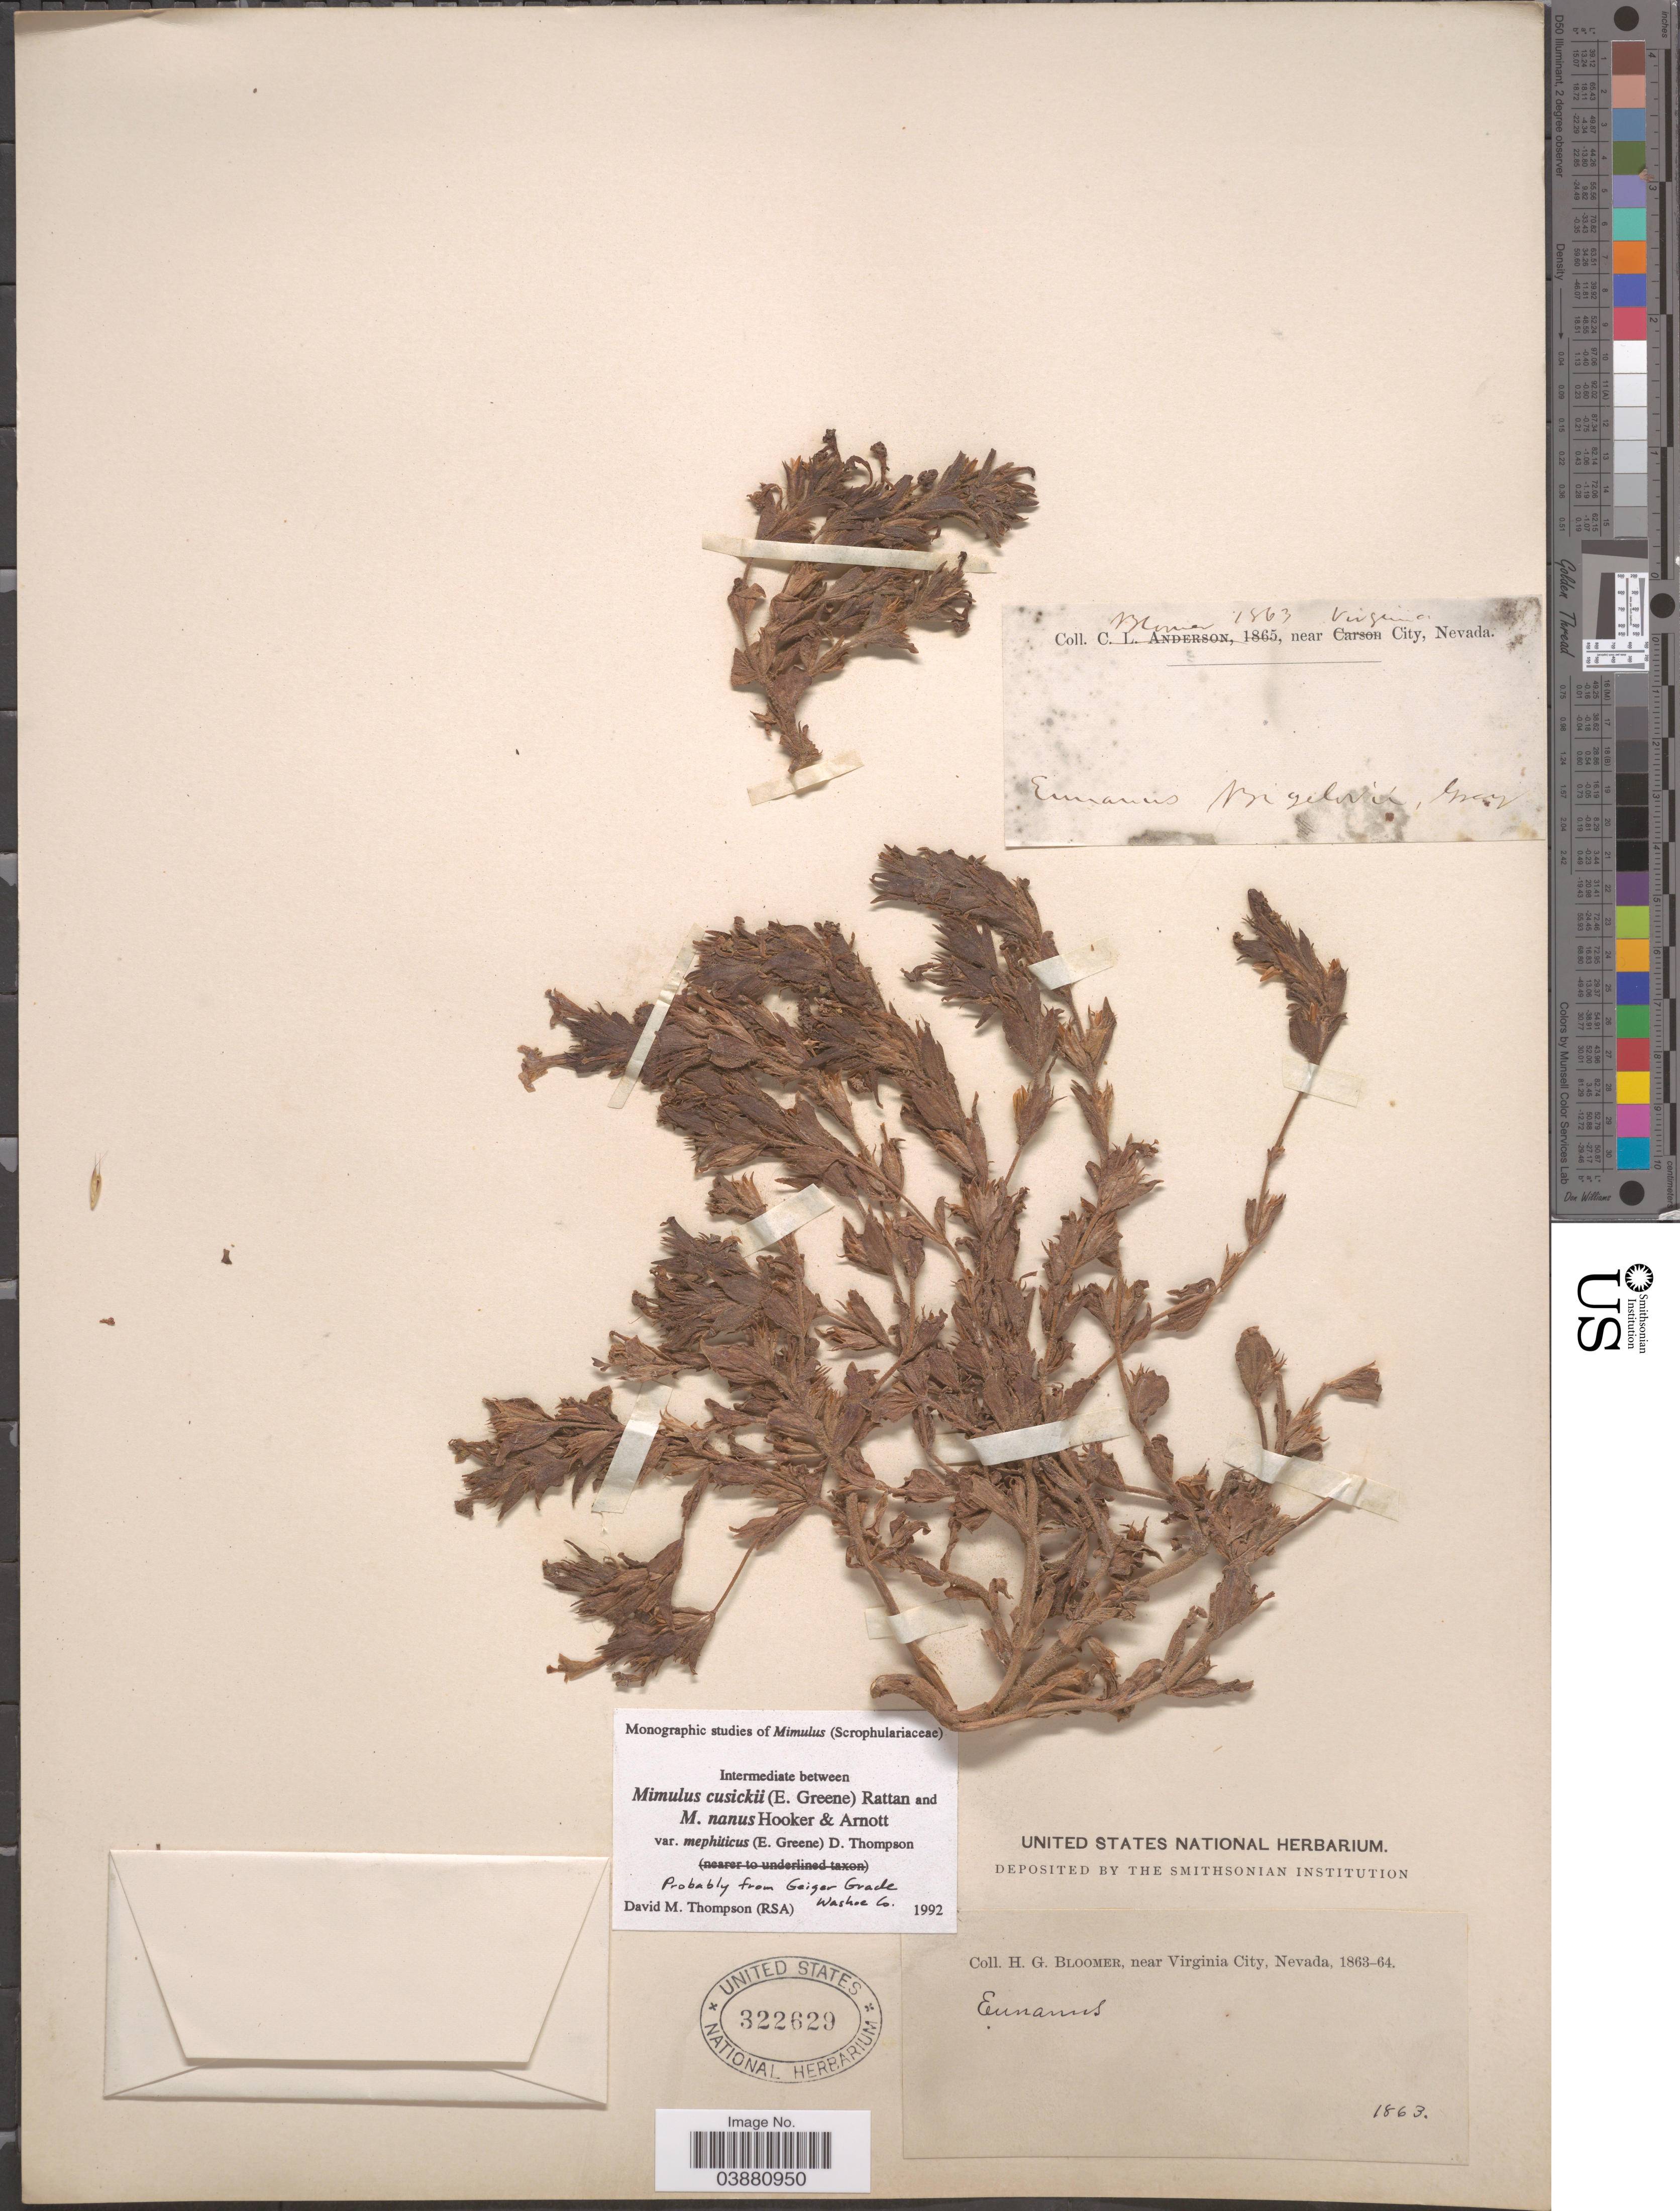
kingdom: Plantae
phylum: Tracheophyta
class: Magnoliopsida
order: Lamiales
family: Phrymaceae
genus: Mimulus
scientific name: Mimulus cusickii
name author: (Greene) Piper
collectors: H. Bloomer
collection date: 1863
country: United States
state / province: Nevada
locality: Near Virginia City.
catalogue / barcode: US 322629